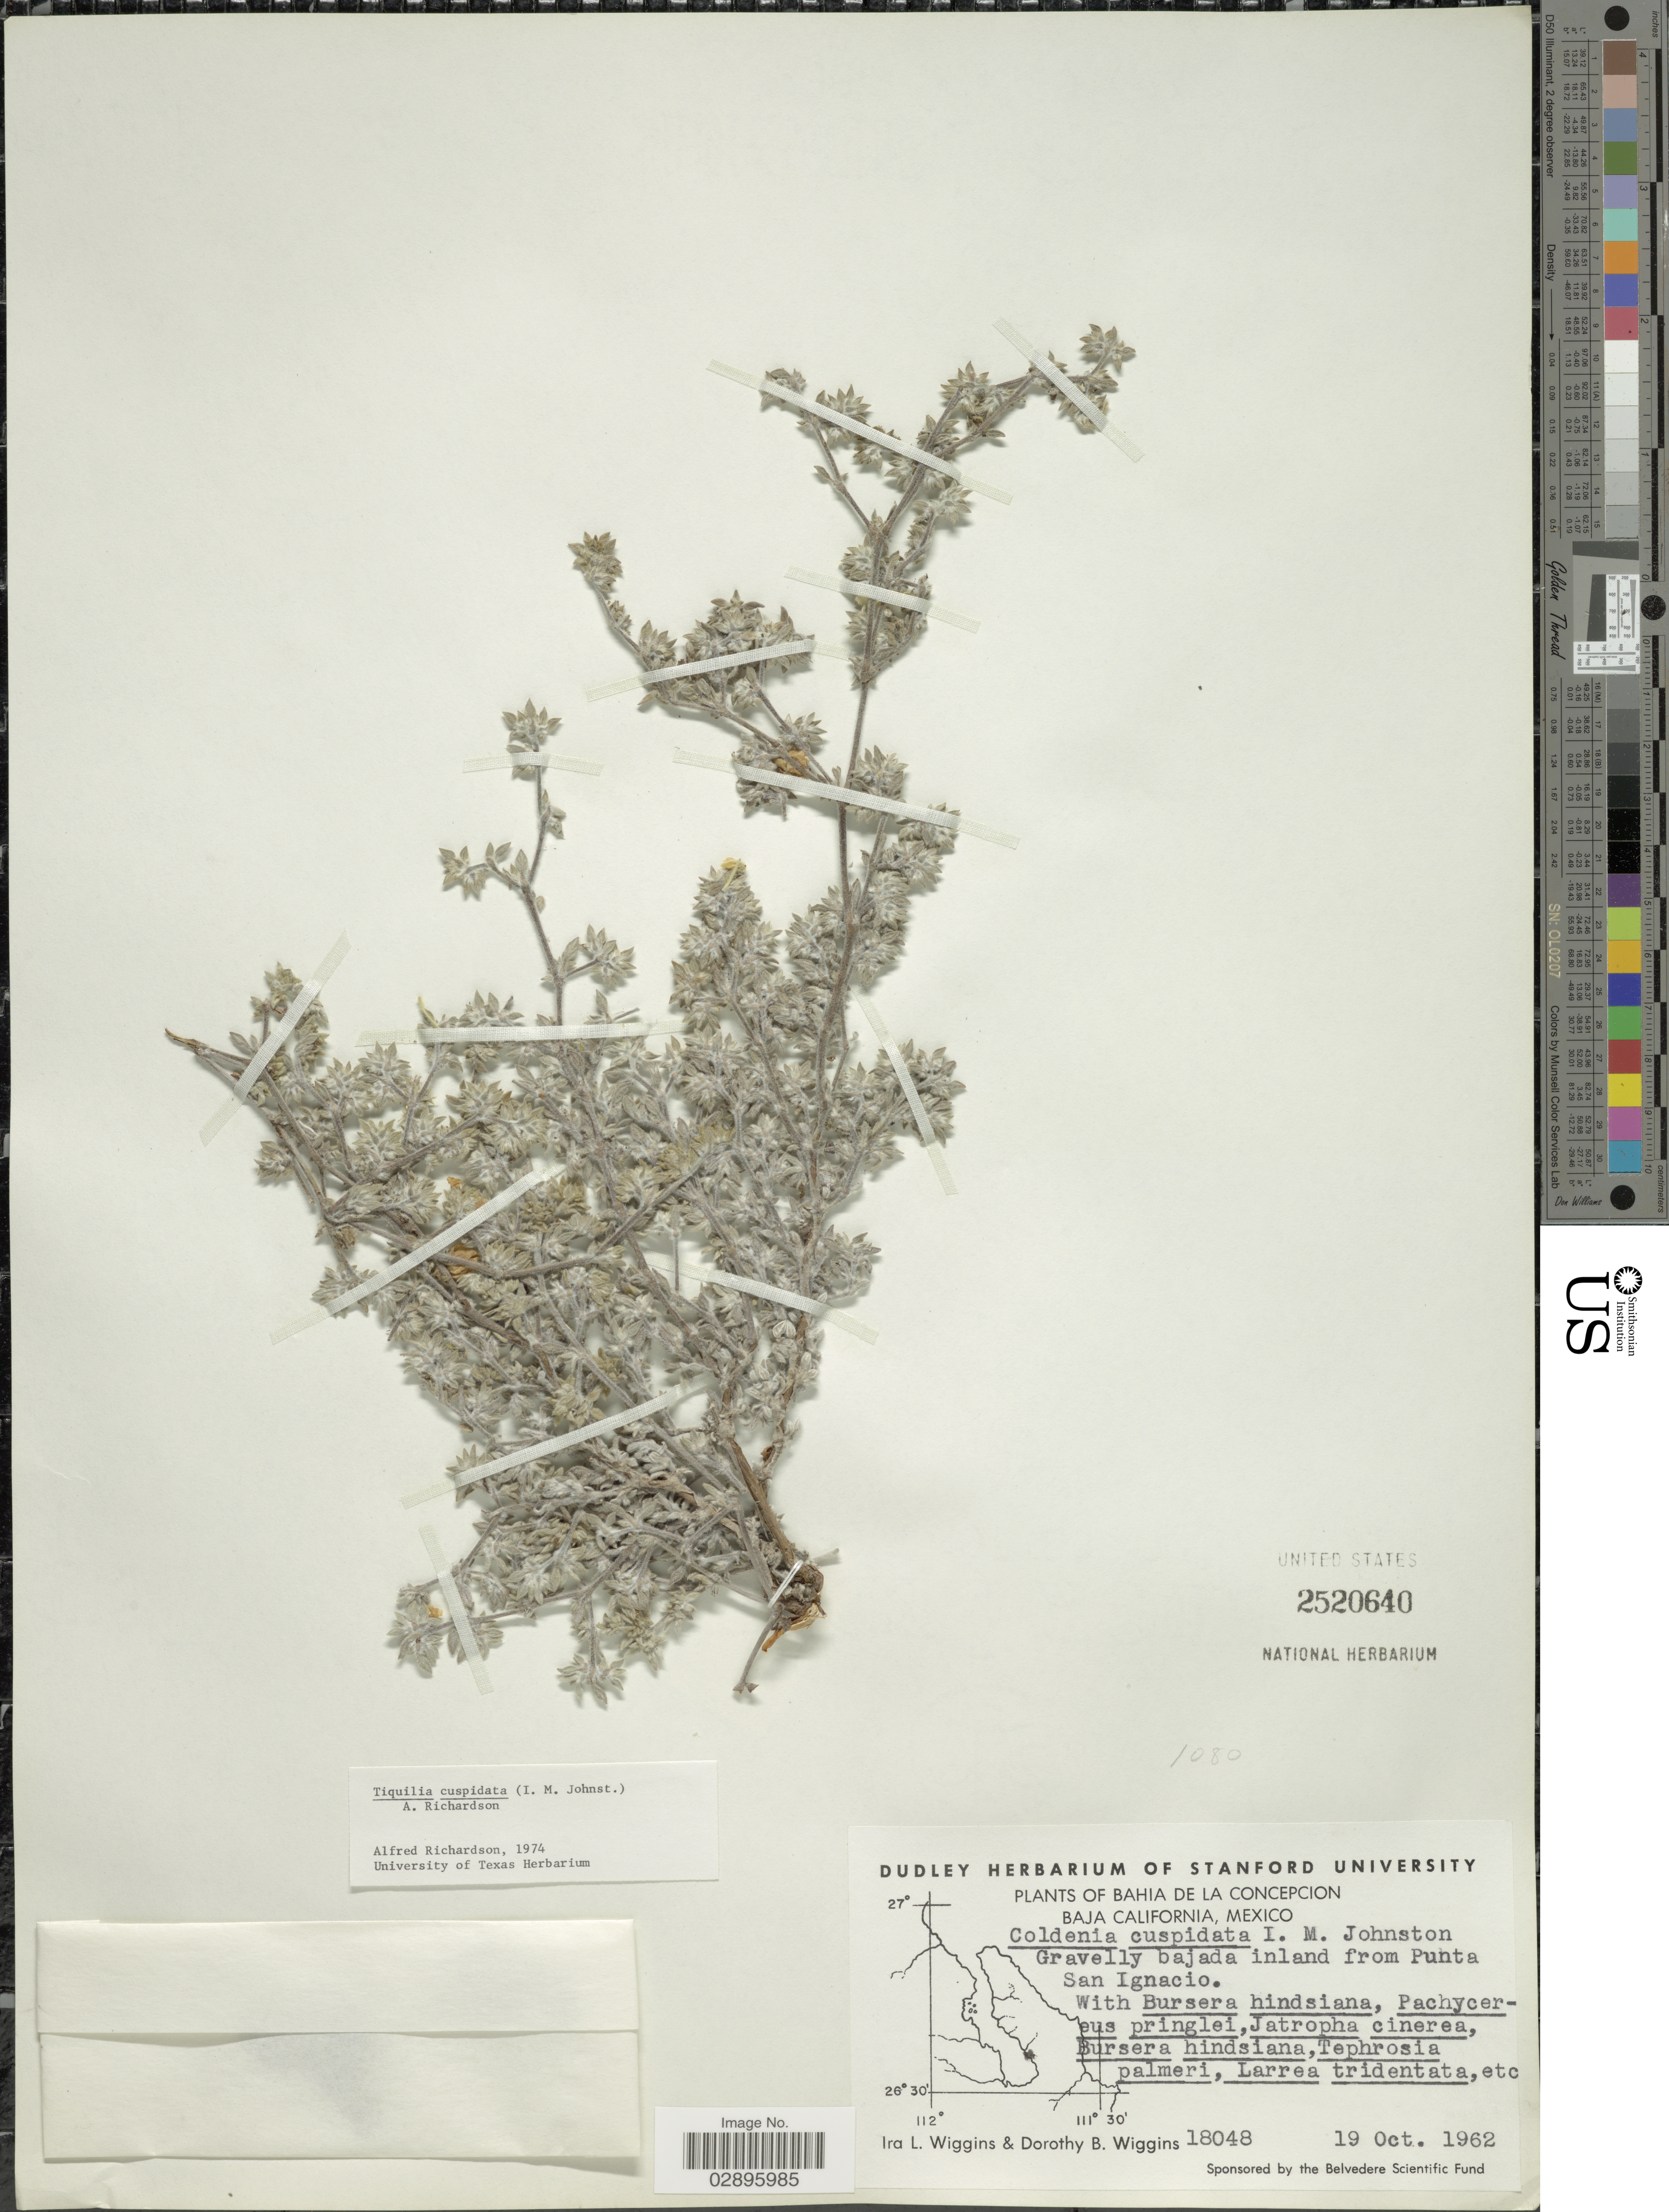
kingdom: Plantae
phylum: Tracheophyta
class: Magnoliopsida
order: Boraginales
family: Ehretiaceae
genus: Tiquilia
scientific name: Tiquilia cuspidata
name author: (I.M. Johnst.) A.T. Richardson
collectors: I. L. Wiggins & D. B. Wiggins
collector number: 18048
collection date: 1962-10-19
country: Mexico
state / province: Baja California Sur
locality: Bahia de la Concepcion. Gravelly bajada inland from Punta San Ignacio.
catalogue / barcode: US 2520640